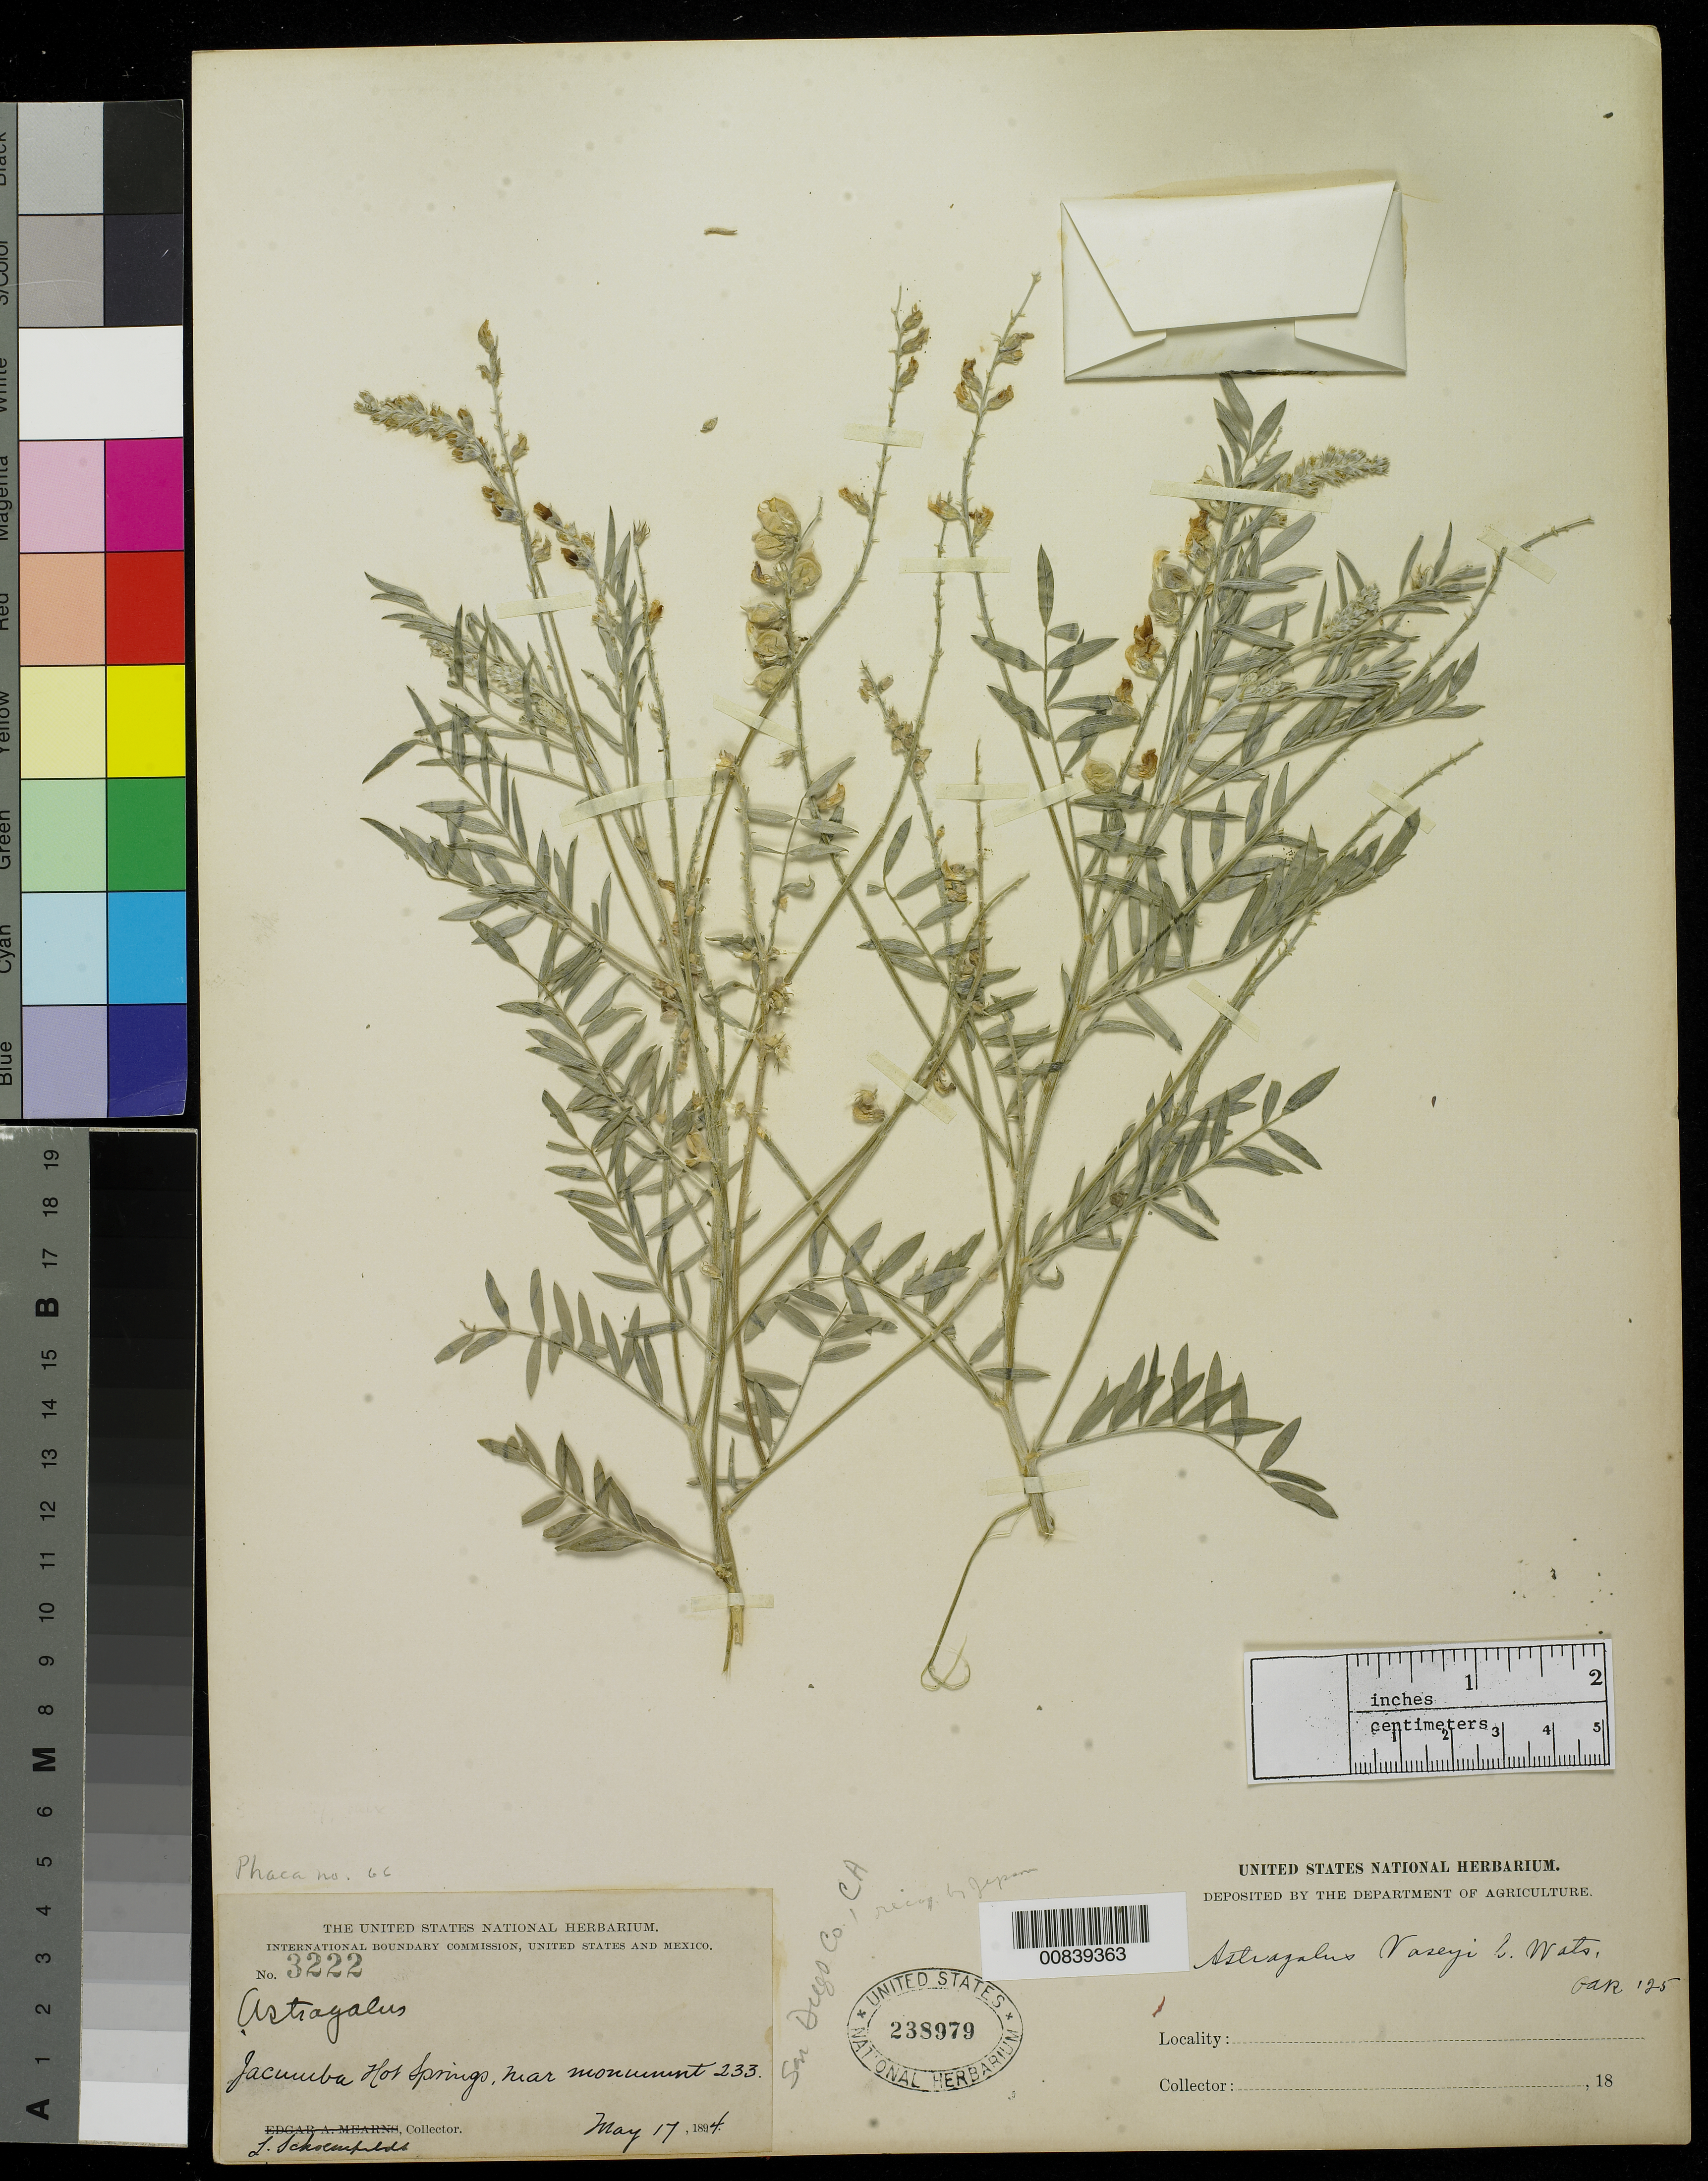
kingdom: Plantae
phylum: Tracheophyta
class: Magnoliopsida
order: Fabales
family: Fabaceae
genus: Astragalus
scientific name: Astragalus vaseyi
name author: S. Watson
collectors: L. Schoenfeldt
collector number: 3222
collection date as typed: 17 May 1894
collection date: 1894-05-17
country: United States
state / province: California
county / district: San Diego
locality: Jacumba Hot Springs, near monument 233.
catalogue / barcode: US 238979